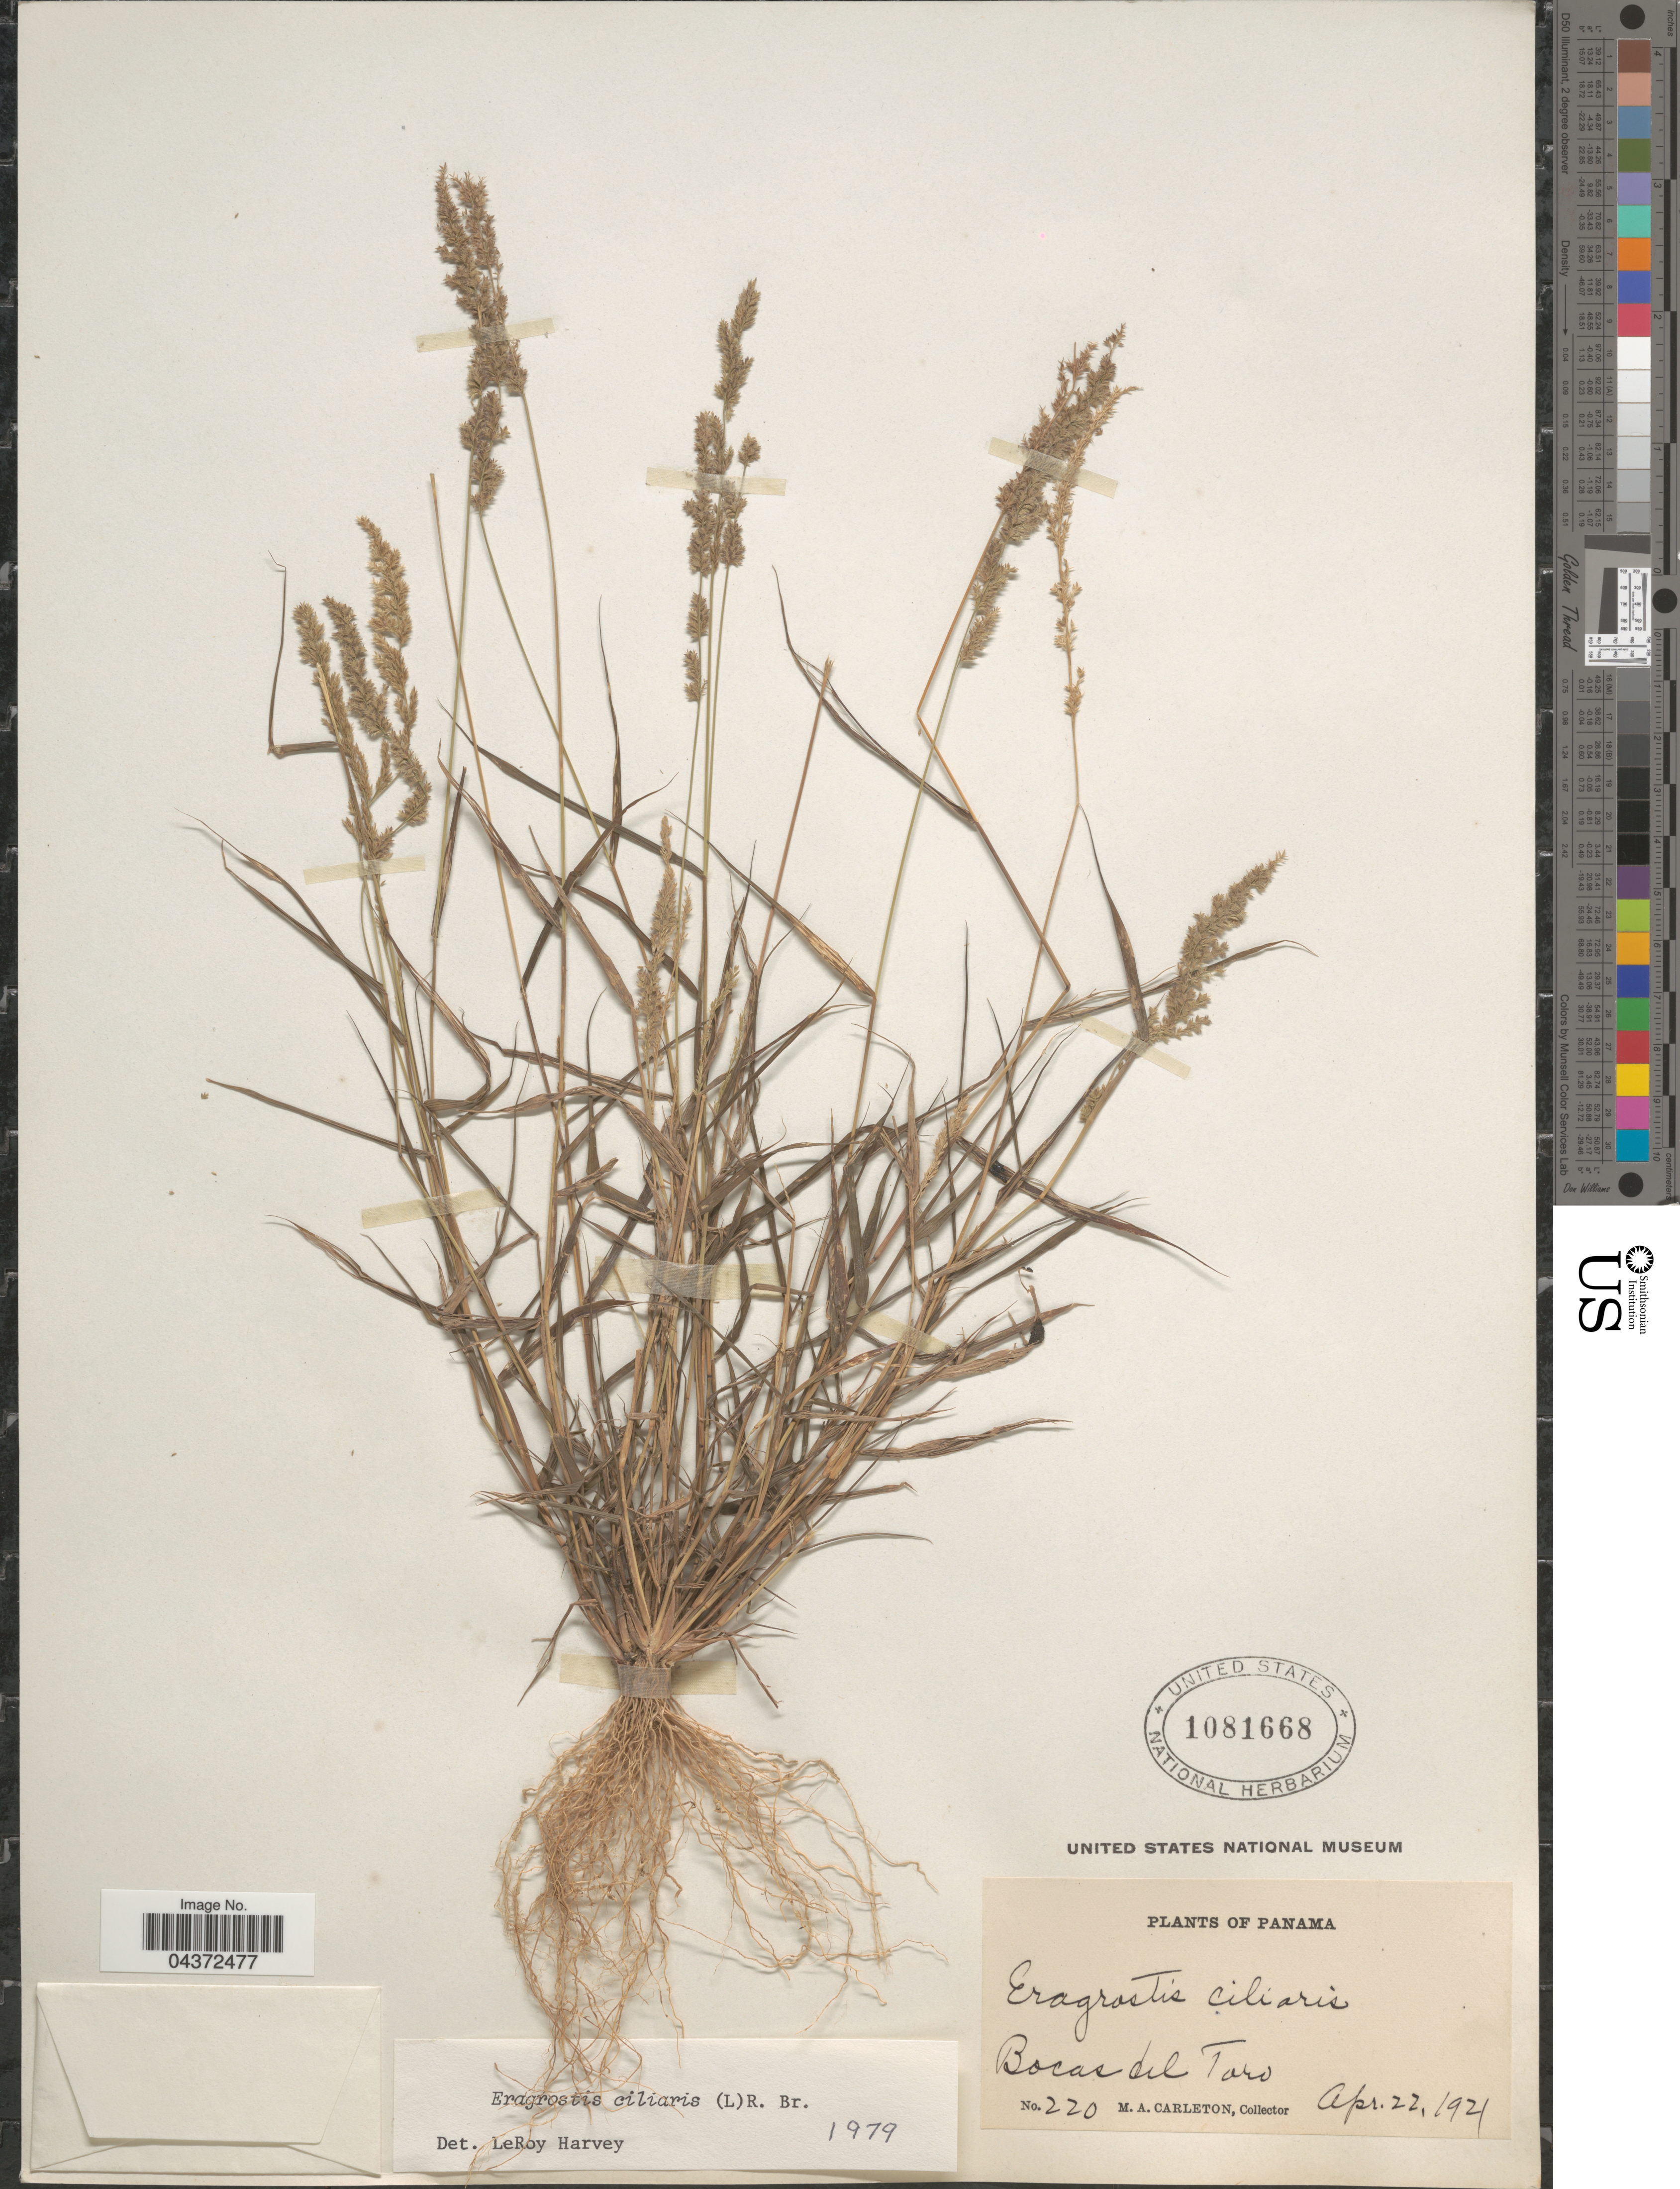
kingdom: Plantae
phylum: Tracheophyta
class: Liliopsida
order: Poales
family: Poaceae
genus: Eragrostis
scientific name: Eragrostis ciliaris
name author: (L.) R. Br.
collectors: M. A. Carleton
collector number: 220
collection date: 1921-04-22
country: Panama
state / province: Bocas del Toro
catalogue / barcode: US 1081668